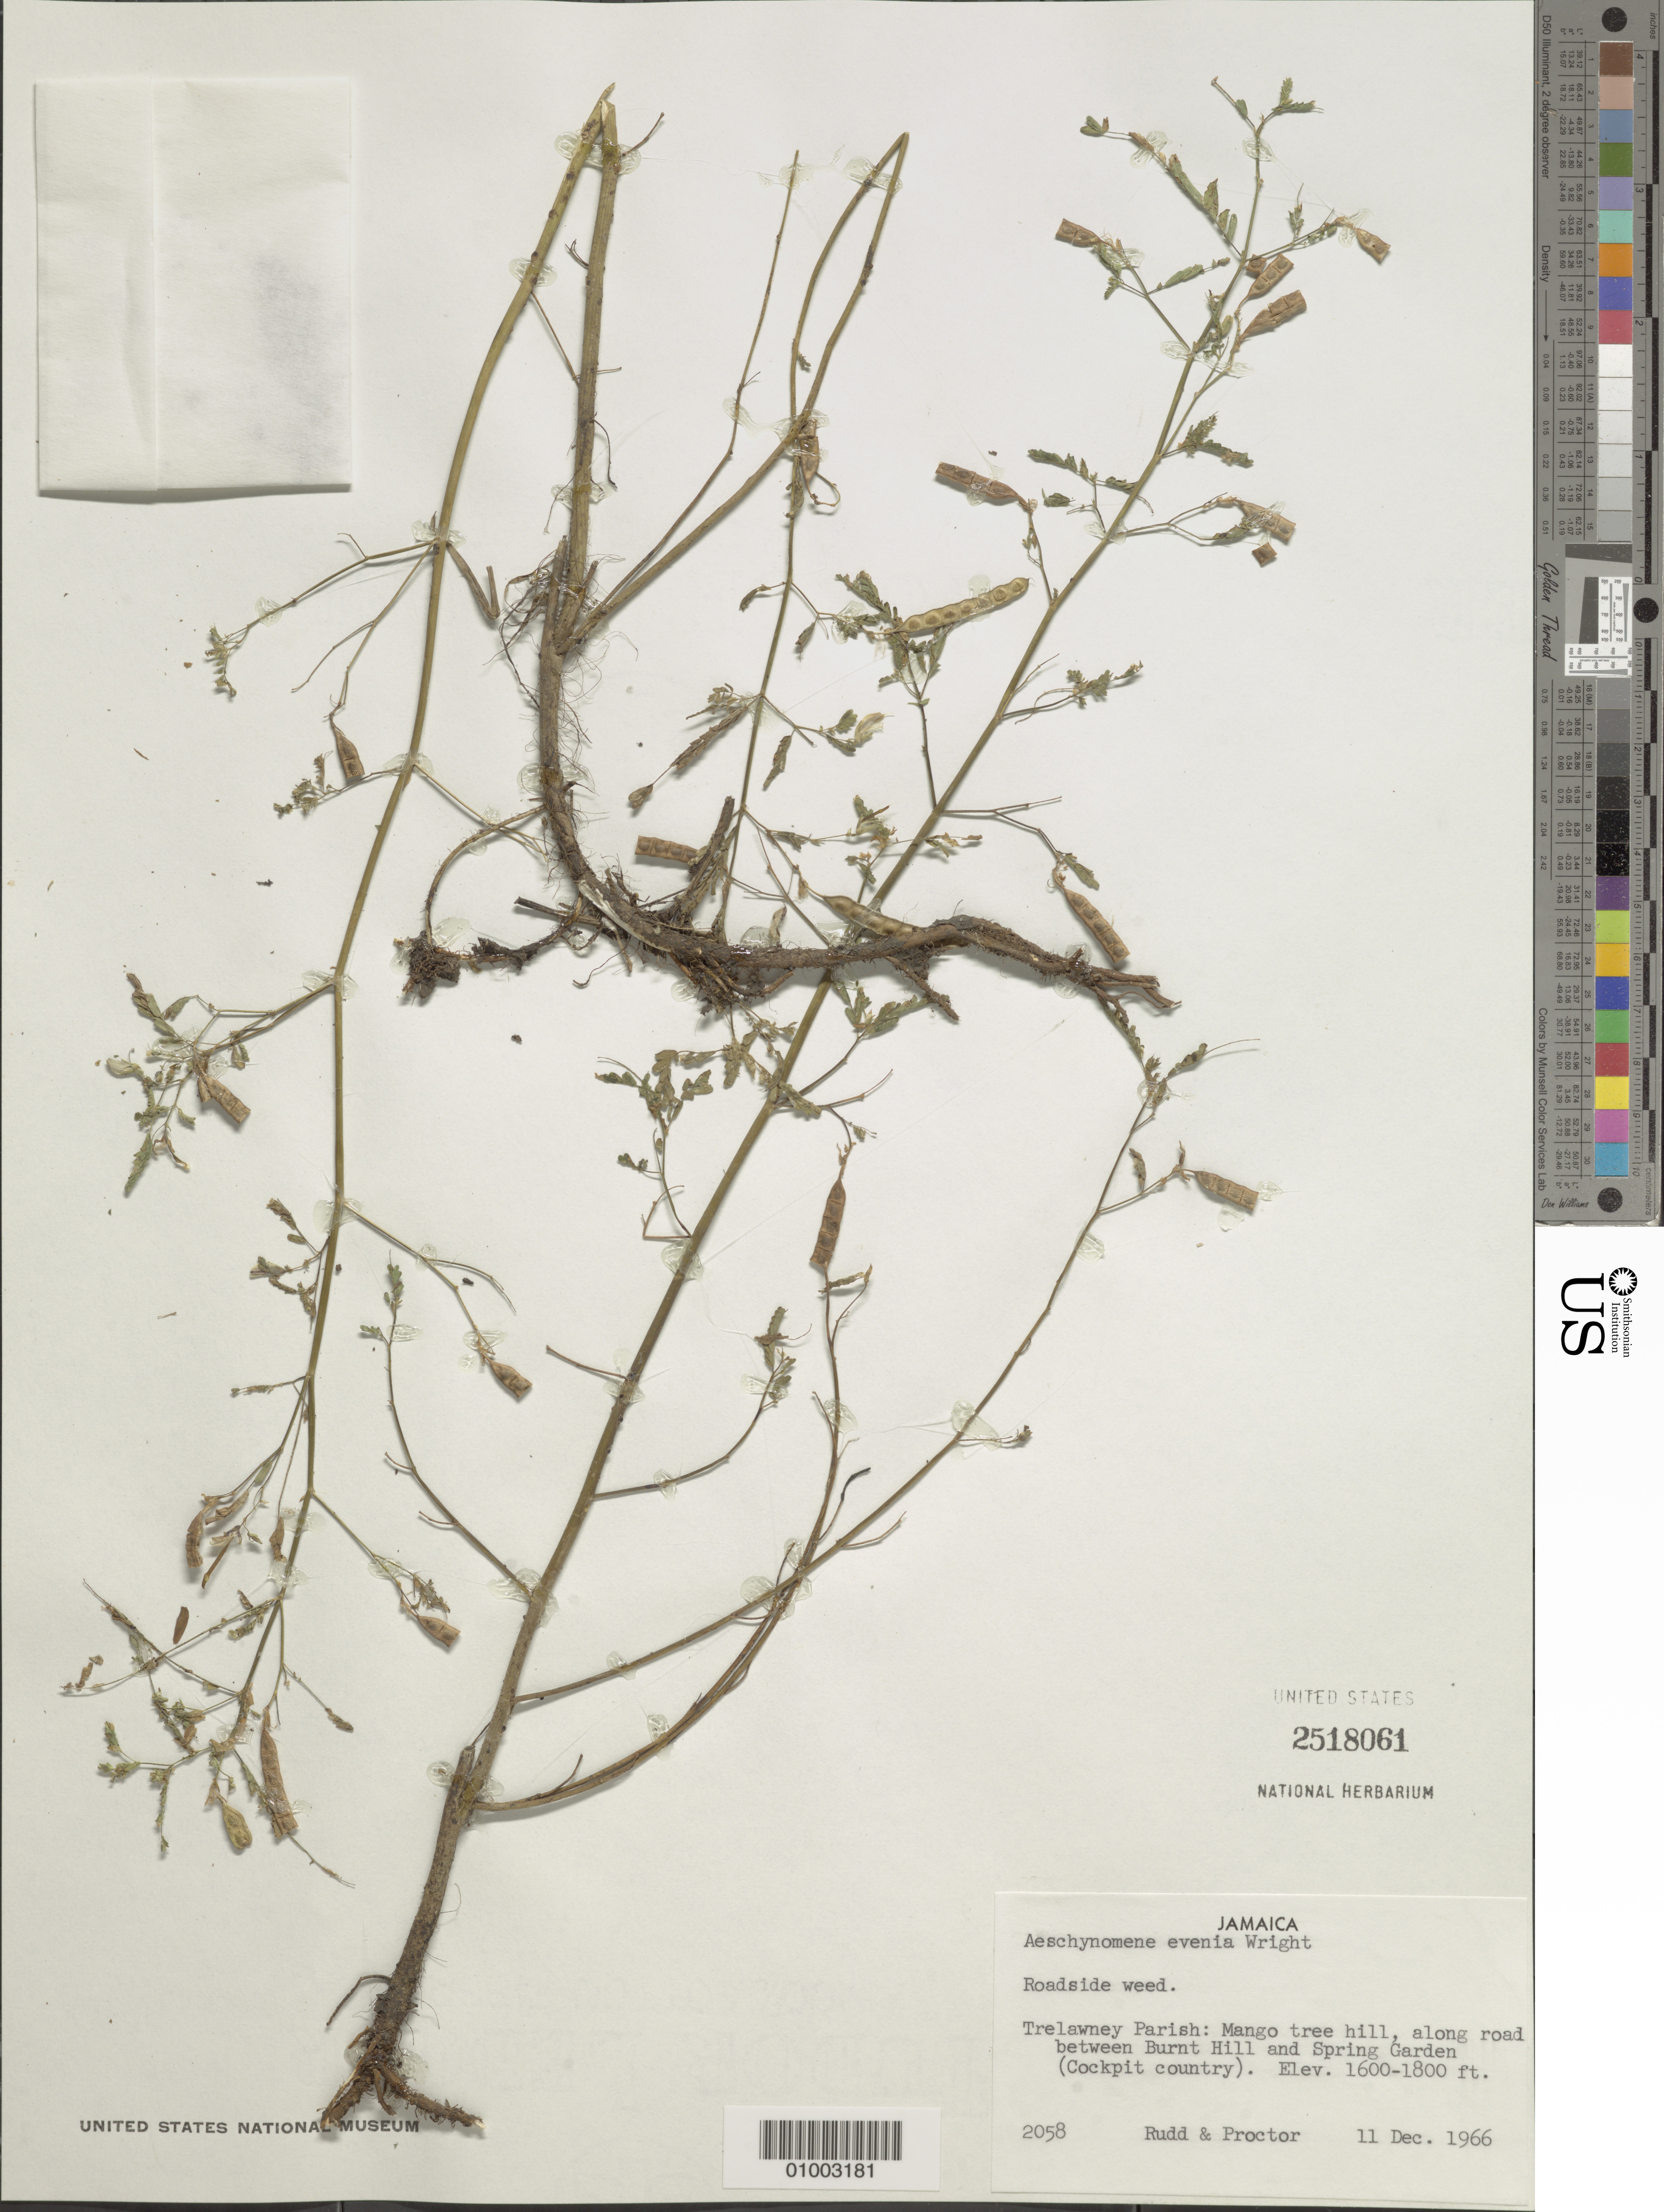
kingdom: Plantae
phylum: Tracheophyta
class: Magnoliopsida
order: Fabales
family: Fabaceae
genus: Aeschynomene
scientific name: Aeschynomene evenia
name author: C. Wright in Sauvalle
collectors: G. R. Proctor & V. E. Rudd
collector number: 2058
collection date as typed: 11 Dec 1966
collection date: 1966-12-11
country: Jamaica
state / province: Trelawny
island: Jamaica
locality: Mango tree hill, along road between Burnt Hill and Spring Garden (Cockpit country)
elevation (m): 488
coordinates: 0 N, 0 E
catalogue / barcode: US 2518061